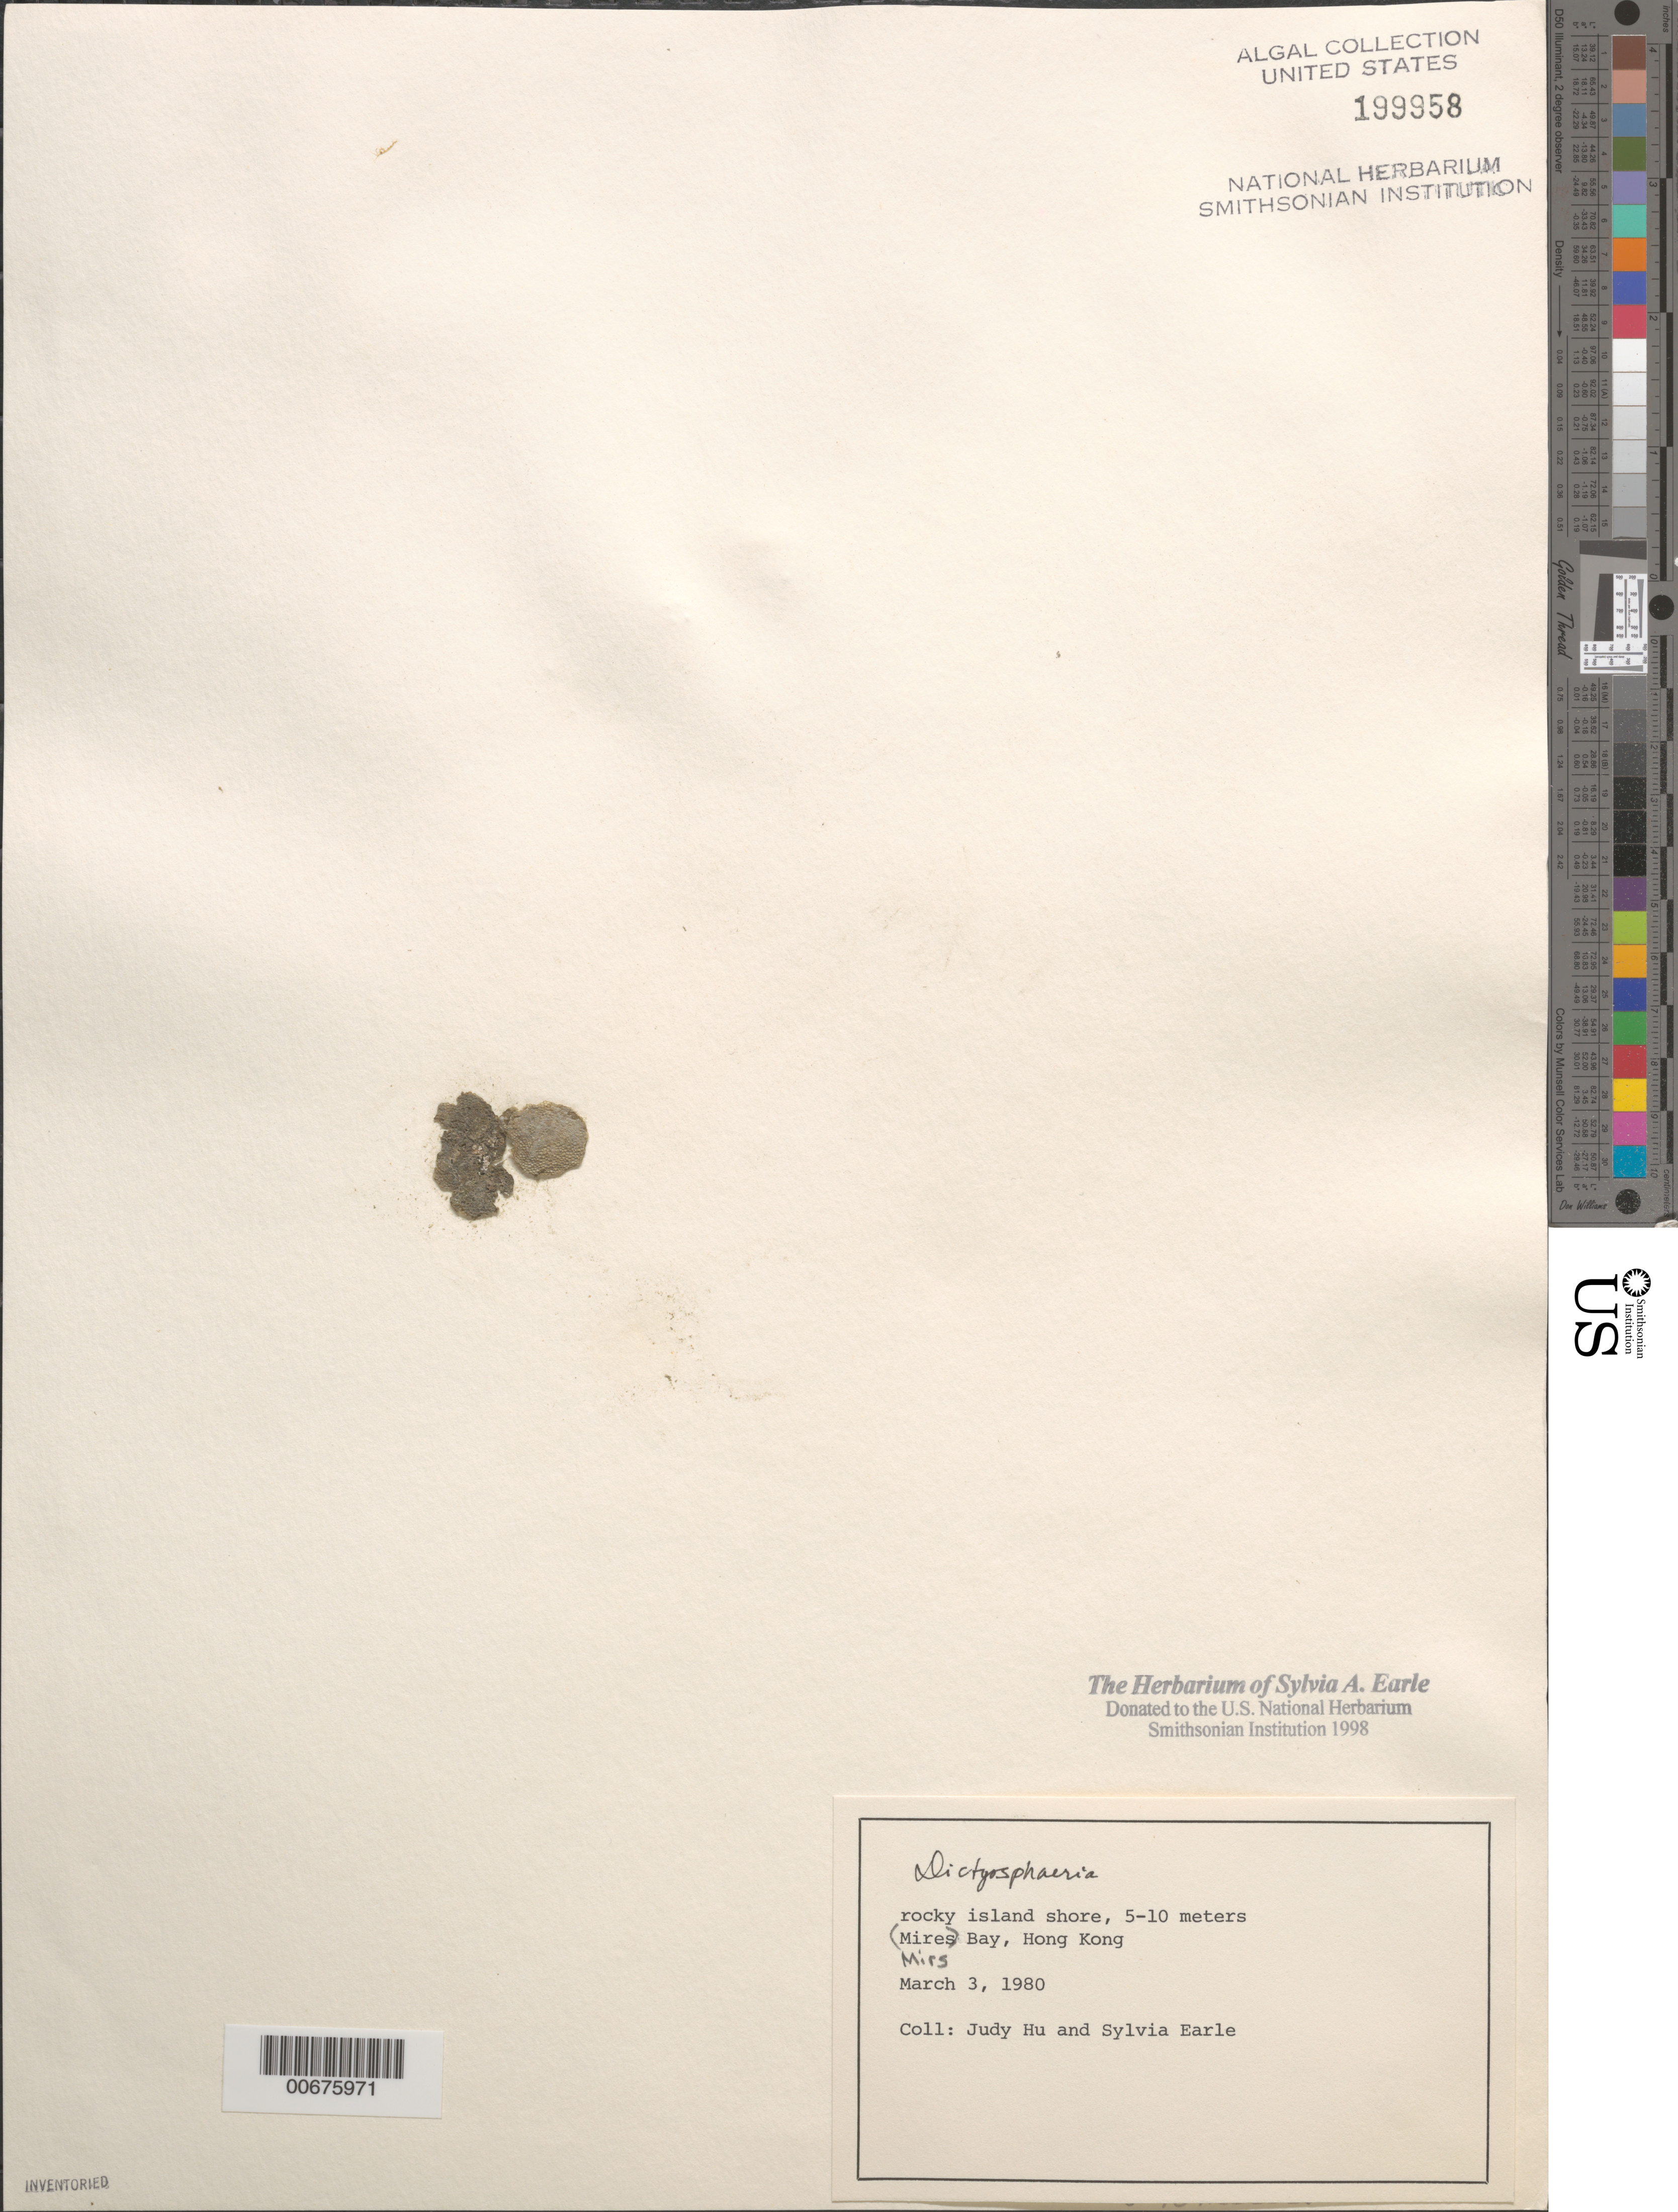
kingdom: Plantae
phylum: Chlorophyta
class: Ulvophyceae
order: Siphonocladales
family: Siphonocladaceae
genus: Dictyosphaeria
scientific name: Dictyosphaeria sp.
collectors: J. Hu & S. A. Earle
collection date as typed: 03 Mar 1980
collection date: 1980-03-03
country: China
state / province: Hong Kong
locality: Mirs Bay (Mires Bay), New Territories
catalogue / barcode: US 199958